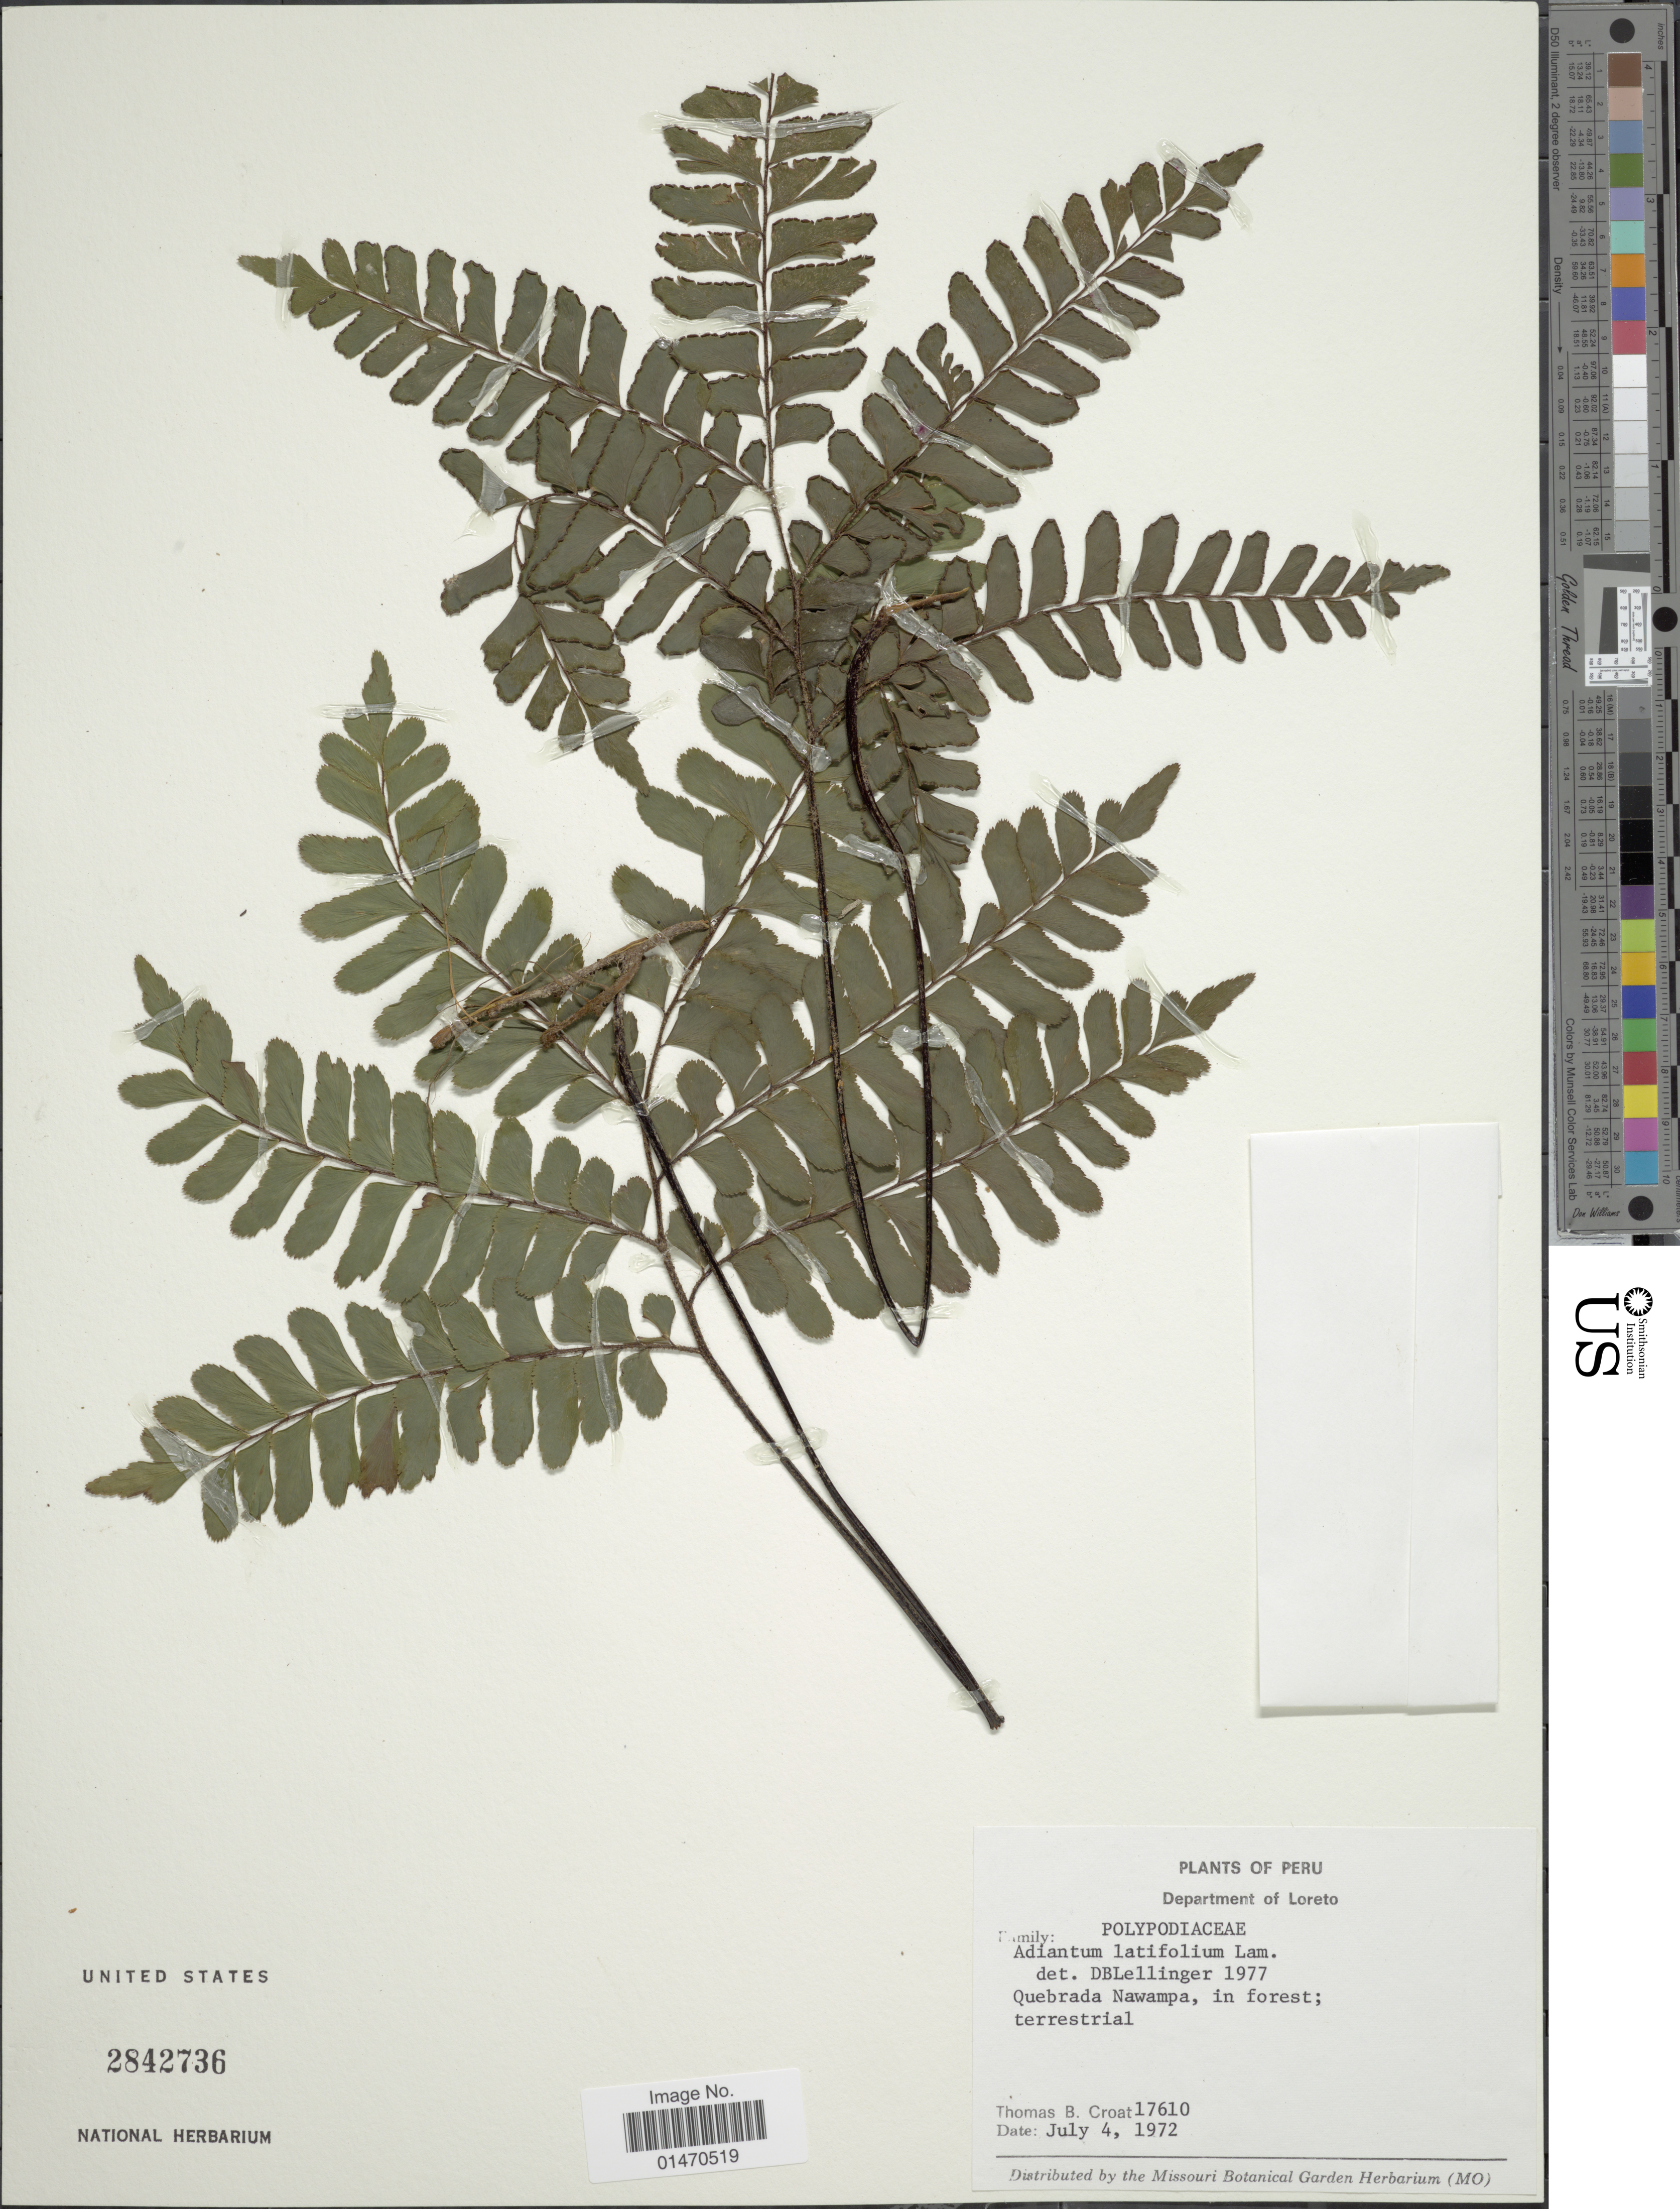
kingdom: Plantae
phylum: Tracheophyta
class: Polypodiopsida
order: Polypodiales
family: Pteridaceae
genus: Adiantum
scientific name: Adiantum latifolium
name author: Lam.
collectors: T. B. Croat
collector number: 17610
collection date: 1972-07-04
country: Peru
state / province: Loreto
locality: Department of Loreto, Quebrada Nawampa, in forest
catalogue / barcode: US 2842736